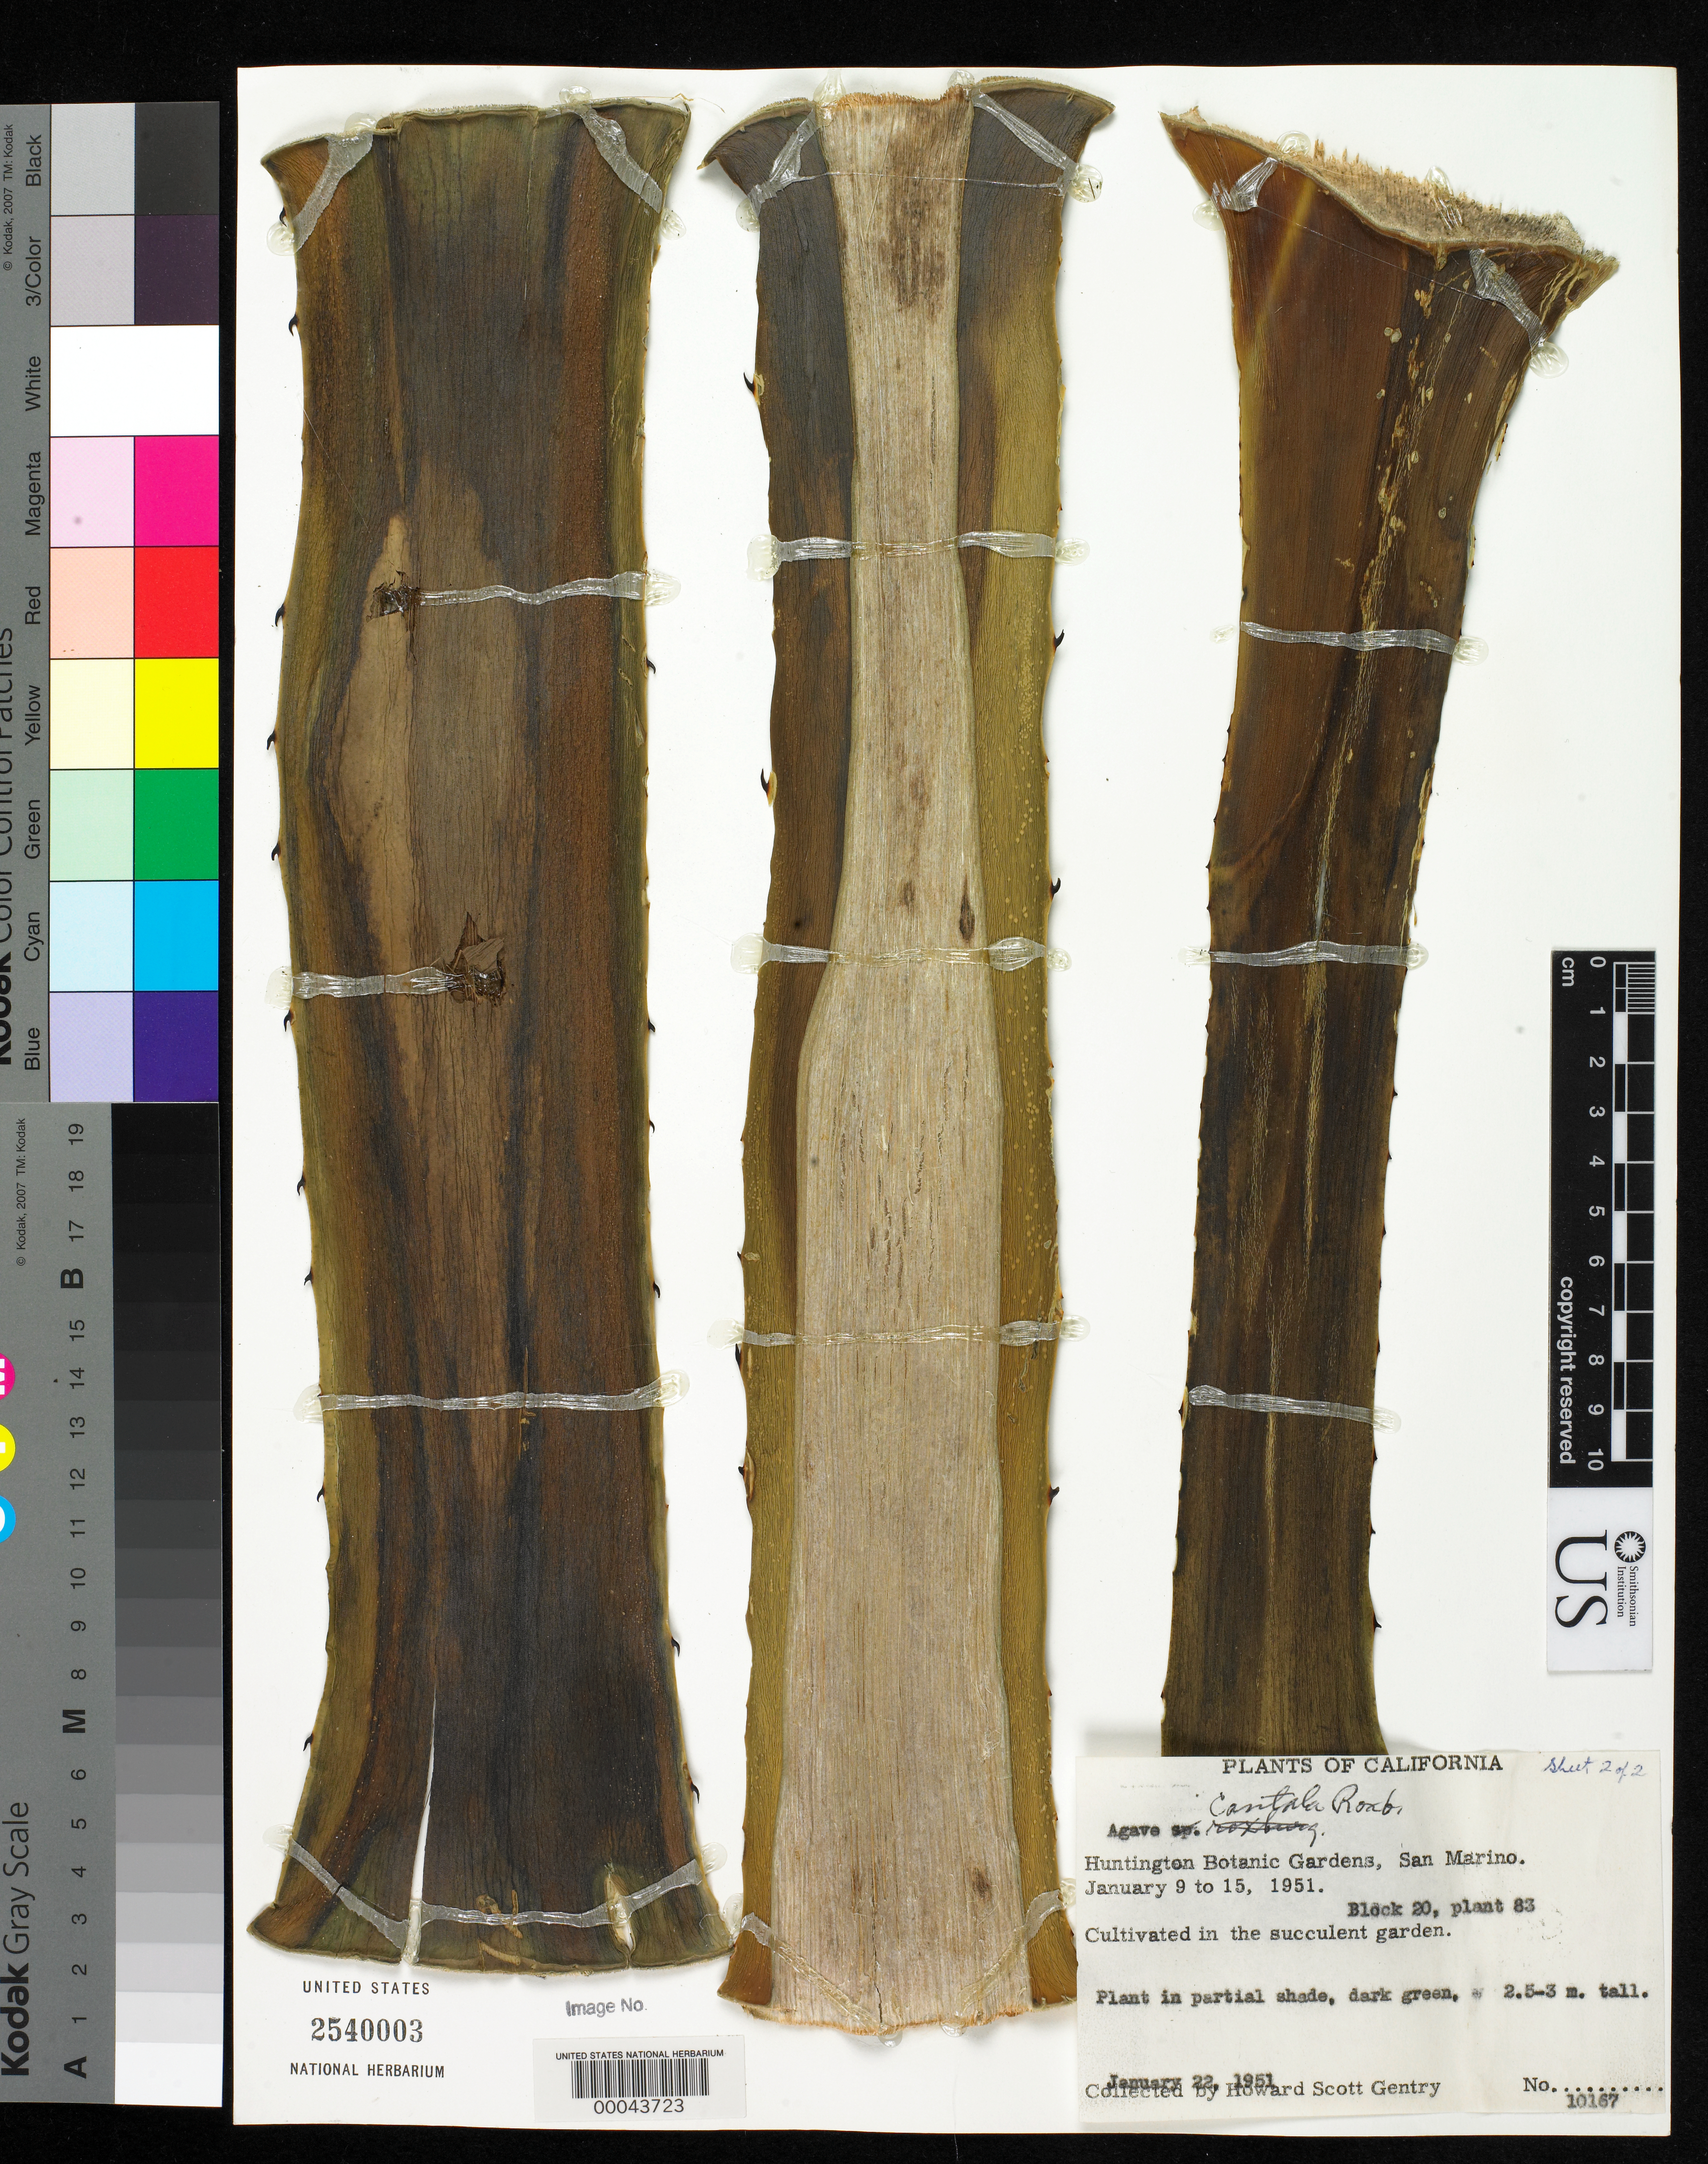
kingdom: Plantae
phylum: Tracheophyta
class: Liliopsida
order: Asparagales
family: Asparagaceae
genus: Agave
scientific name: Agave cantala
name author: (Haw.) Roxb. ex Salm-Dyck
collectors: H. S. Gentry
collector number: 10167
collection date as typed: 09 Jan 1951 to 15 Jan 1951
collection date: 1951-01-09/1951-01-15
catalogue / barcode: US 2540003